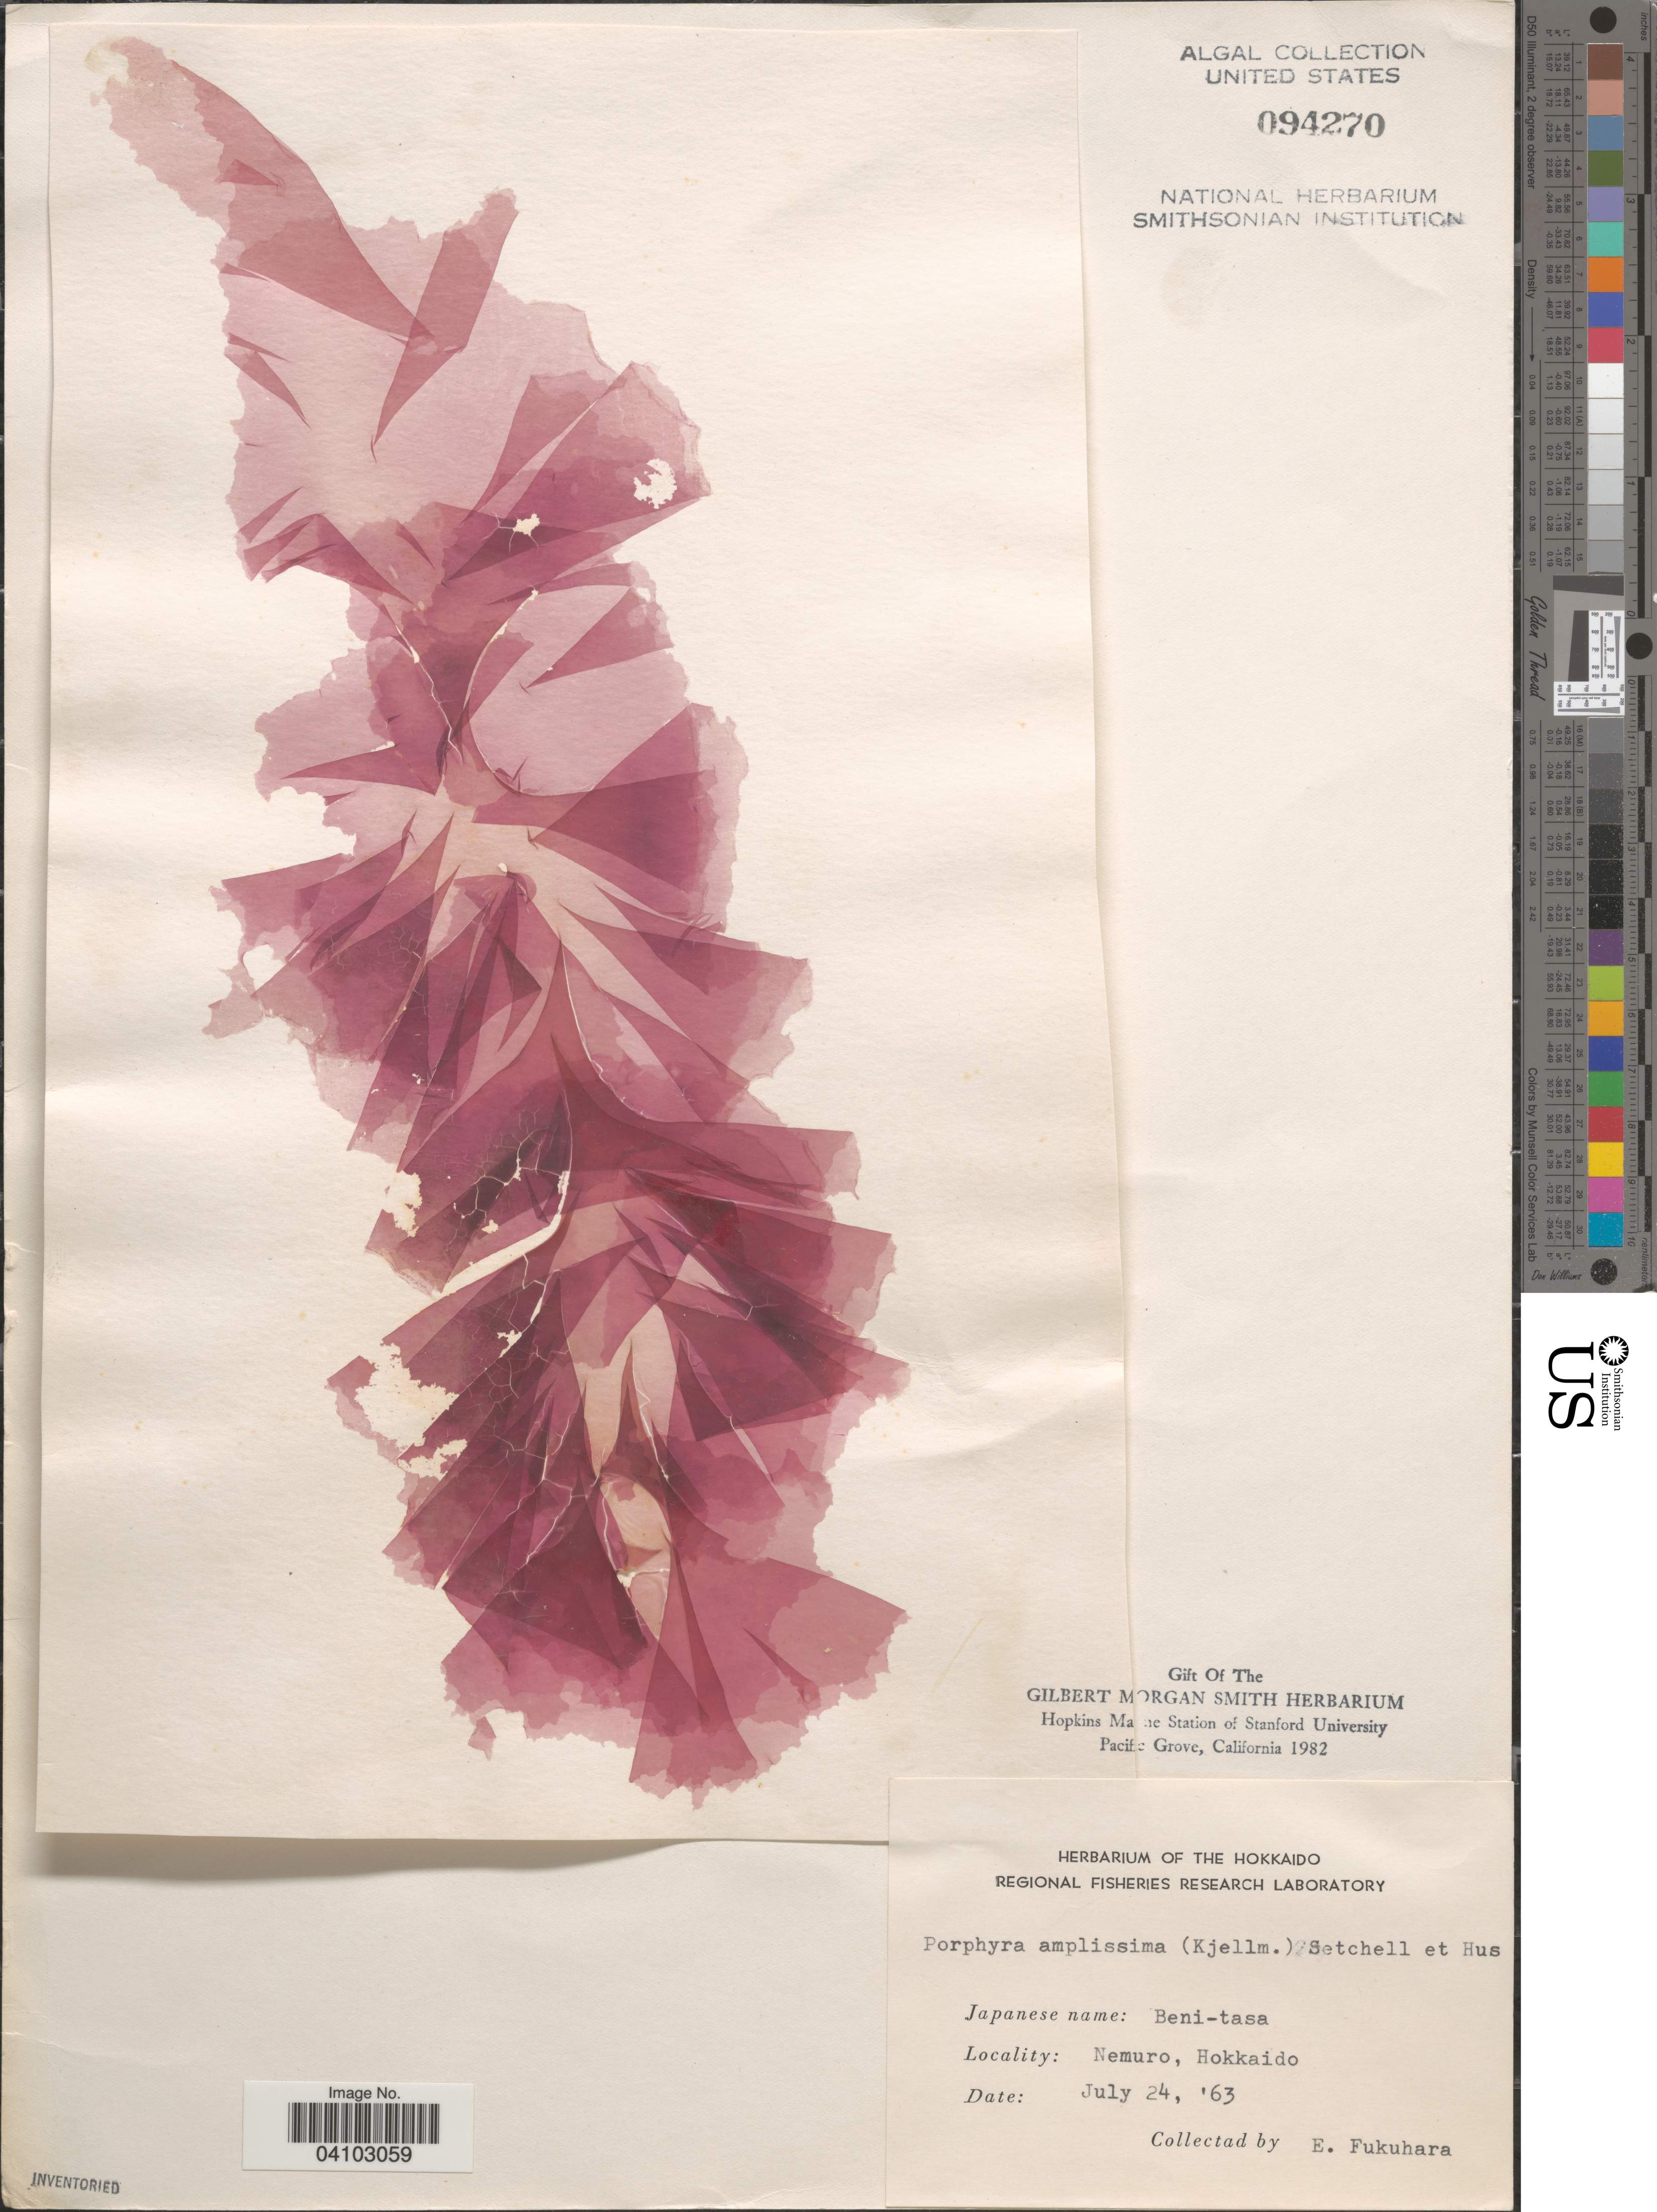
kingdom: Plantae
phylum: Rhodophyta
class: Bangiophyceae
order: Bangiales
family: Bangiaceae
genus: Wildemania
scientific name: Wildemania amplissima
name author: (Kjellm.) Foslie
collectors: E. Fukuhara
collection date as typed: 24 Jul 63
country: Japan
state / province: Hokkaidō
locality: Nemuro.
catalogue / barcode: US 94270